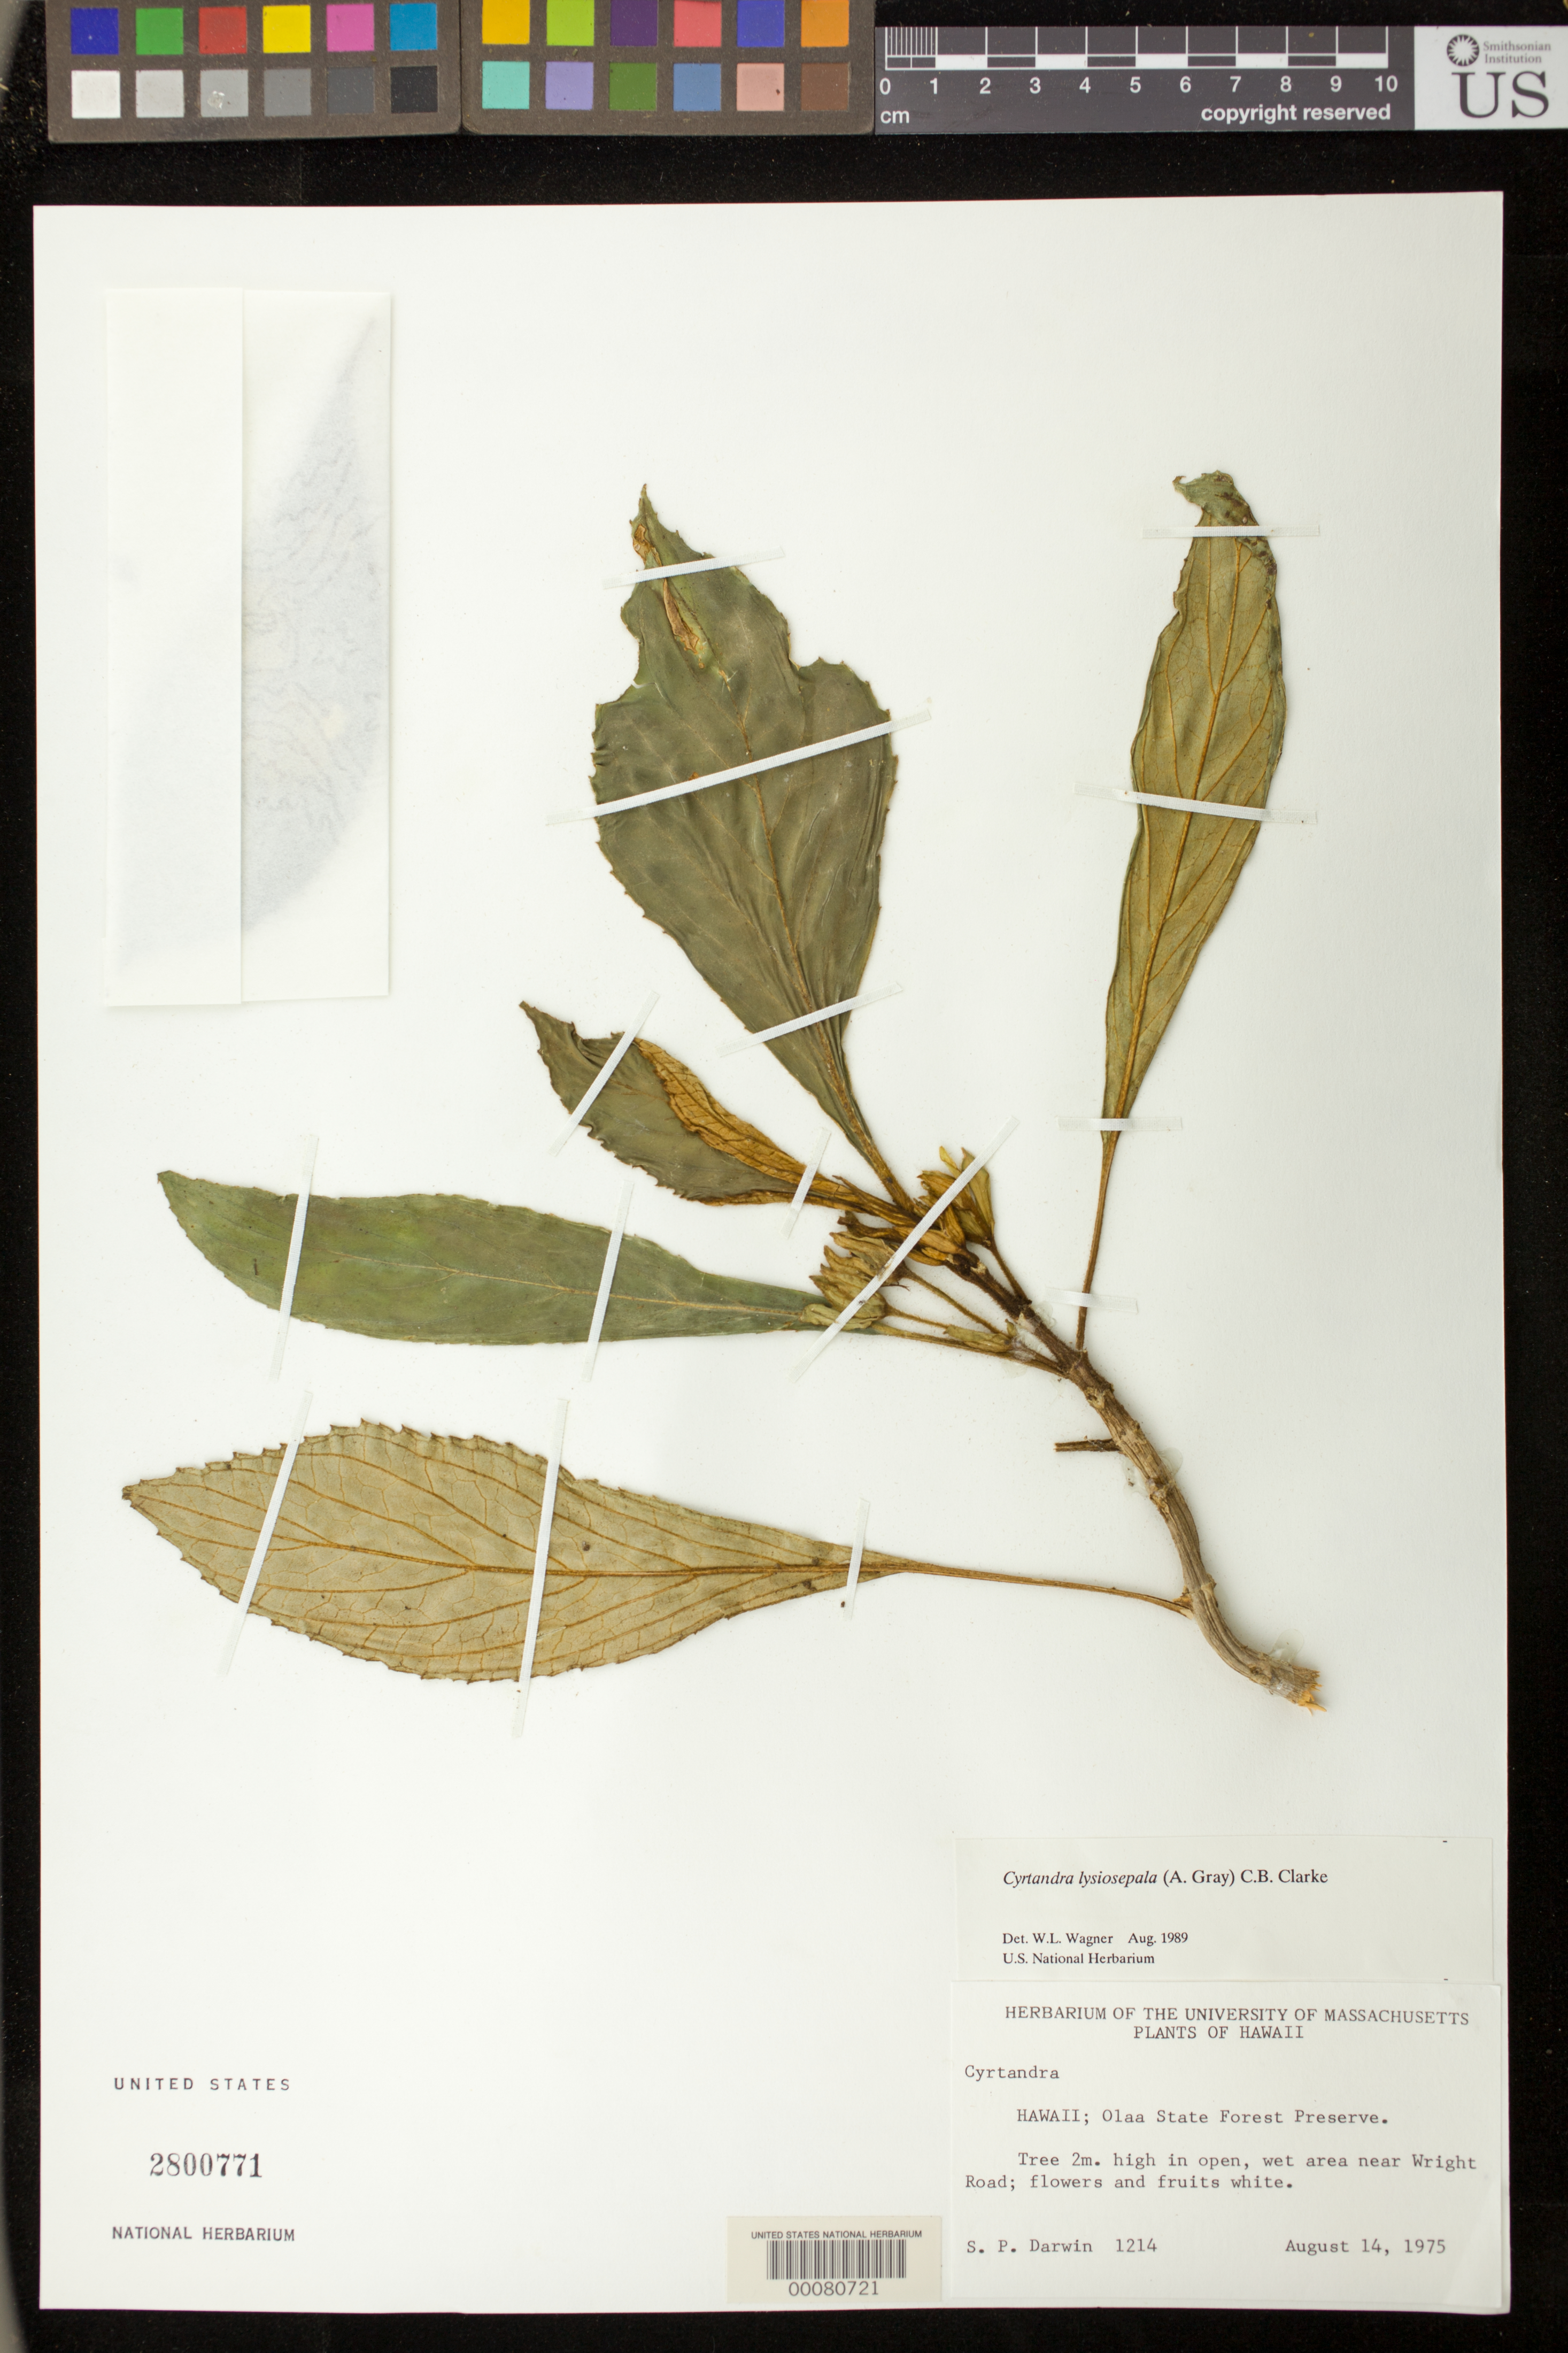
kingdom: Plantae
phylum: Tracheophyta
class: Magnoliopsida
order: Lamiales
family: Gesneriaceae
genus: Cyrtandra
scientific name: Cyrtandra lysiosepala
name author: (A. Gray) C.B. Clarke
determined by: Wagner, W. L., (BOT), Smithsonian Institution - National Museum of Natural History (UNITED STATES)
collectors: S. P. Darwin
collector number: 1214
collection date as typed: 14 Aug 1975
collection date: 1975-08-14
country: United States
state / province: Hawaii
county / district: Hawaii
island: Hawaii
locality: Olaa state forest preserve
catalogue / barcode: US 2800771